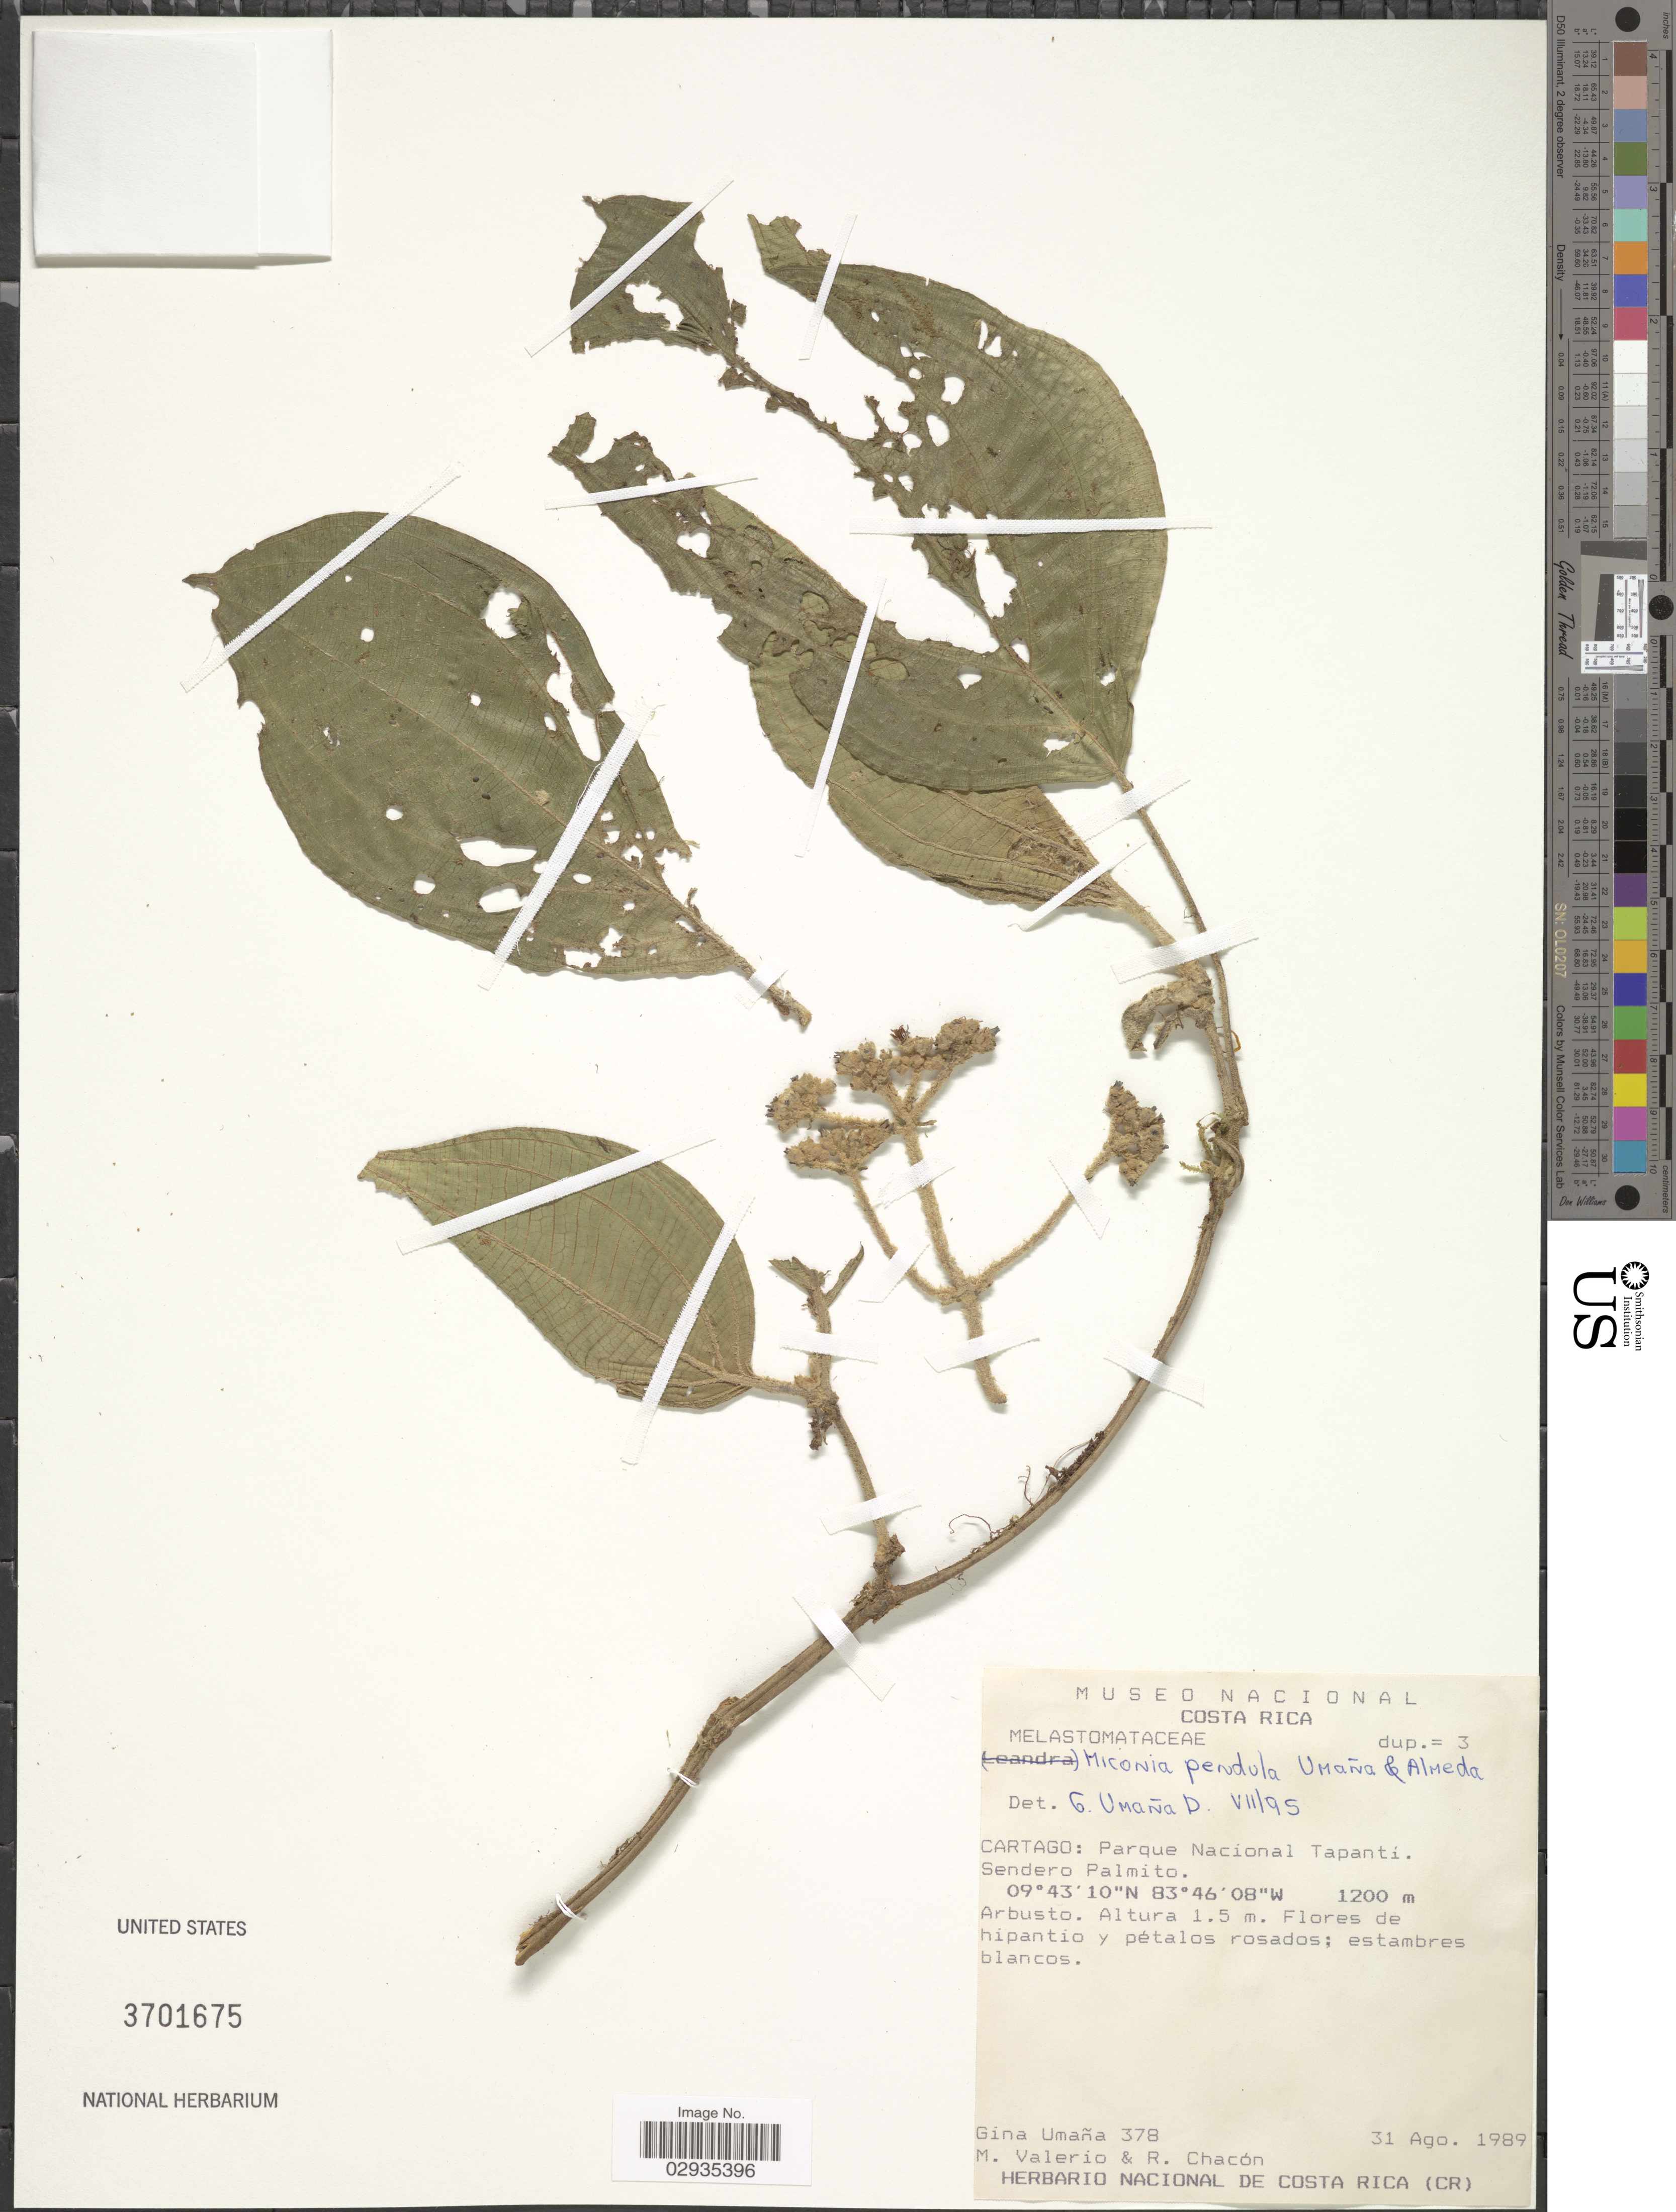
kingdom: Plantae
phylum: Tracheophyta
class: Magnoliopsida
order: Myrtales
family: Melastomataceae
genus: Miconia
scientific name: Miconia pendula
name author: Umaña & Almeda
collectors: G. Umana, M. Valerio & R. Chacón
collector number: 378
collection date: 1989-08-31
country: Costa Rica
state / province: Cartago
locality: Parque Nacional Tapantí, Sendero Palmito.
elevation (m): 1200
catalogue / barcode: US 3701675